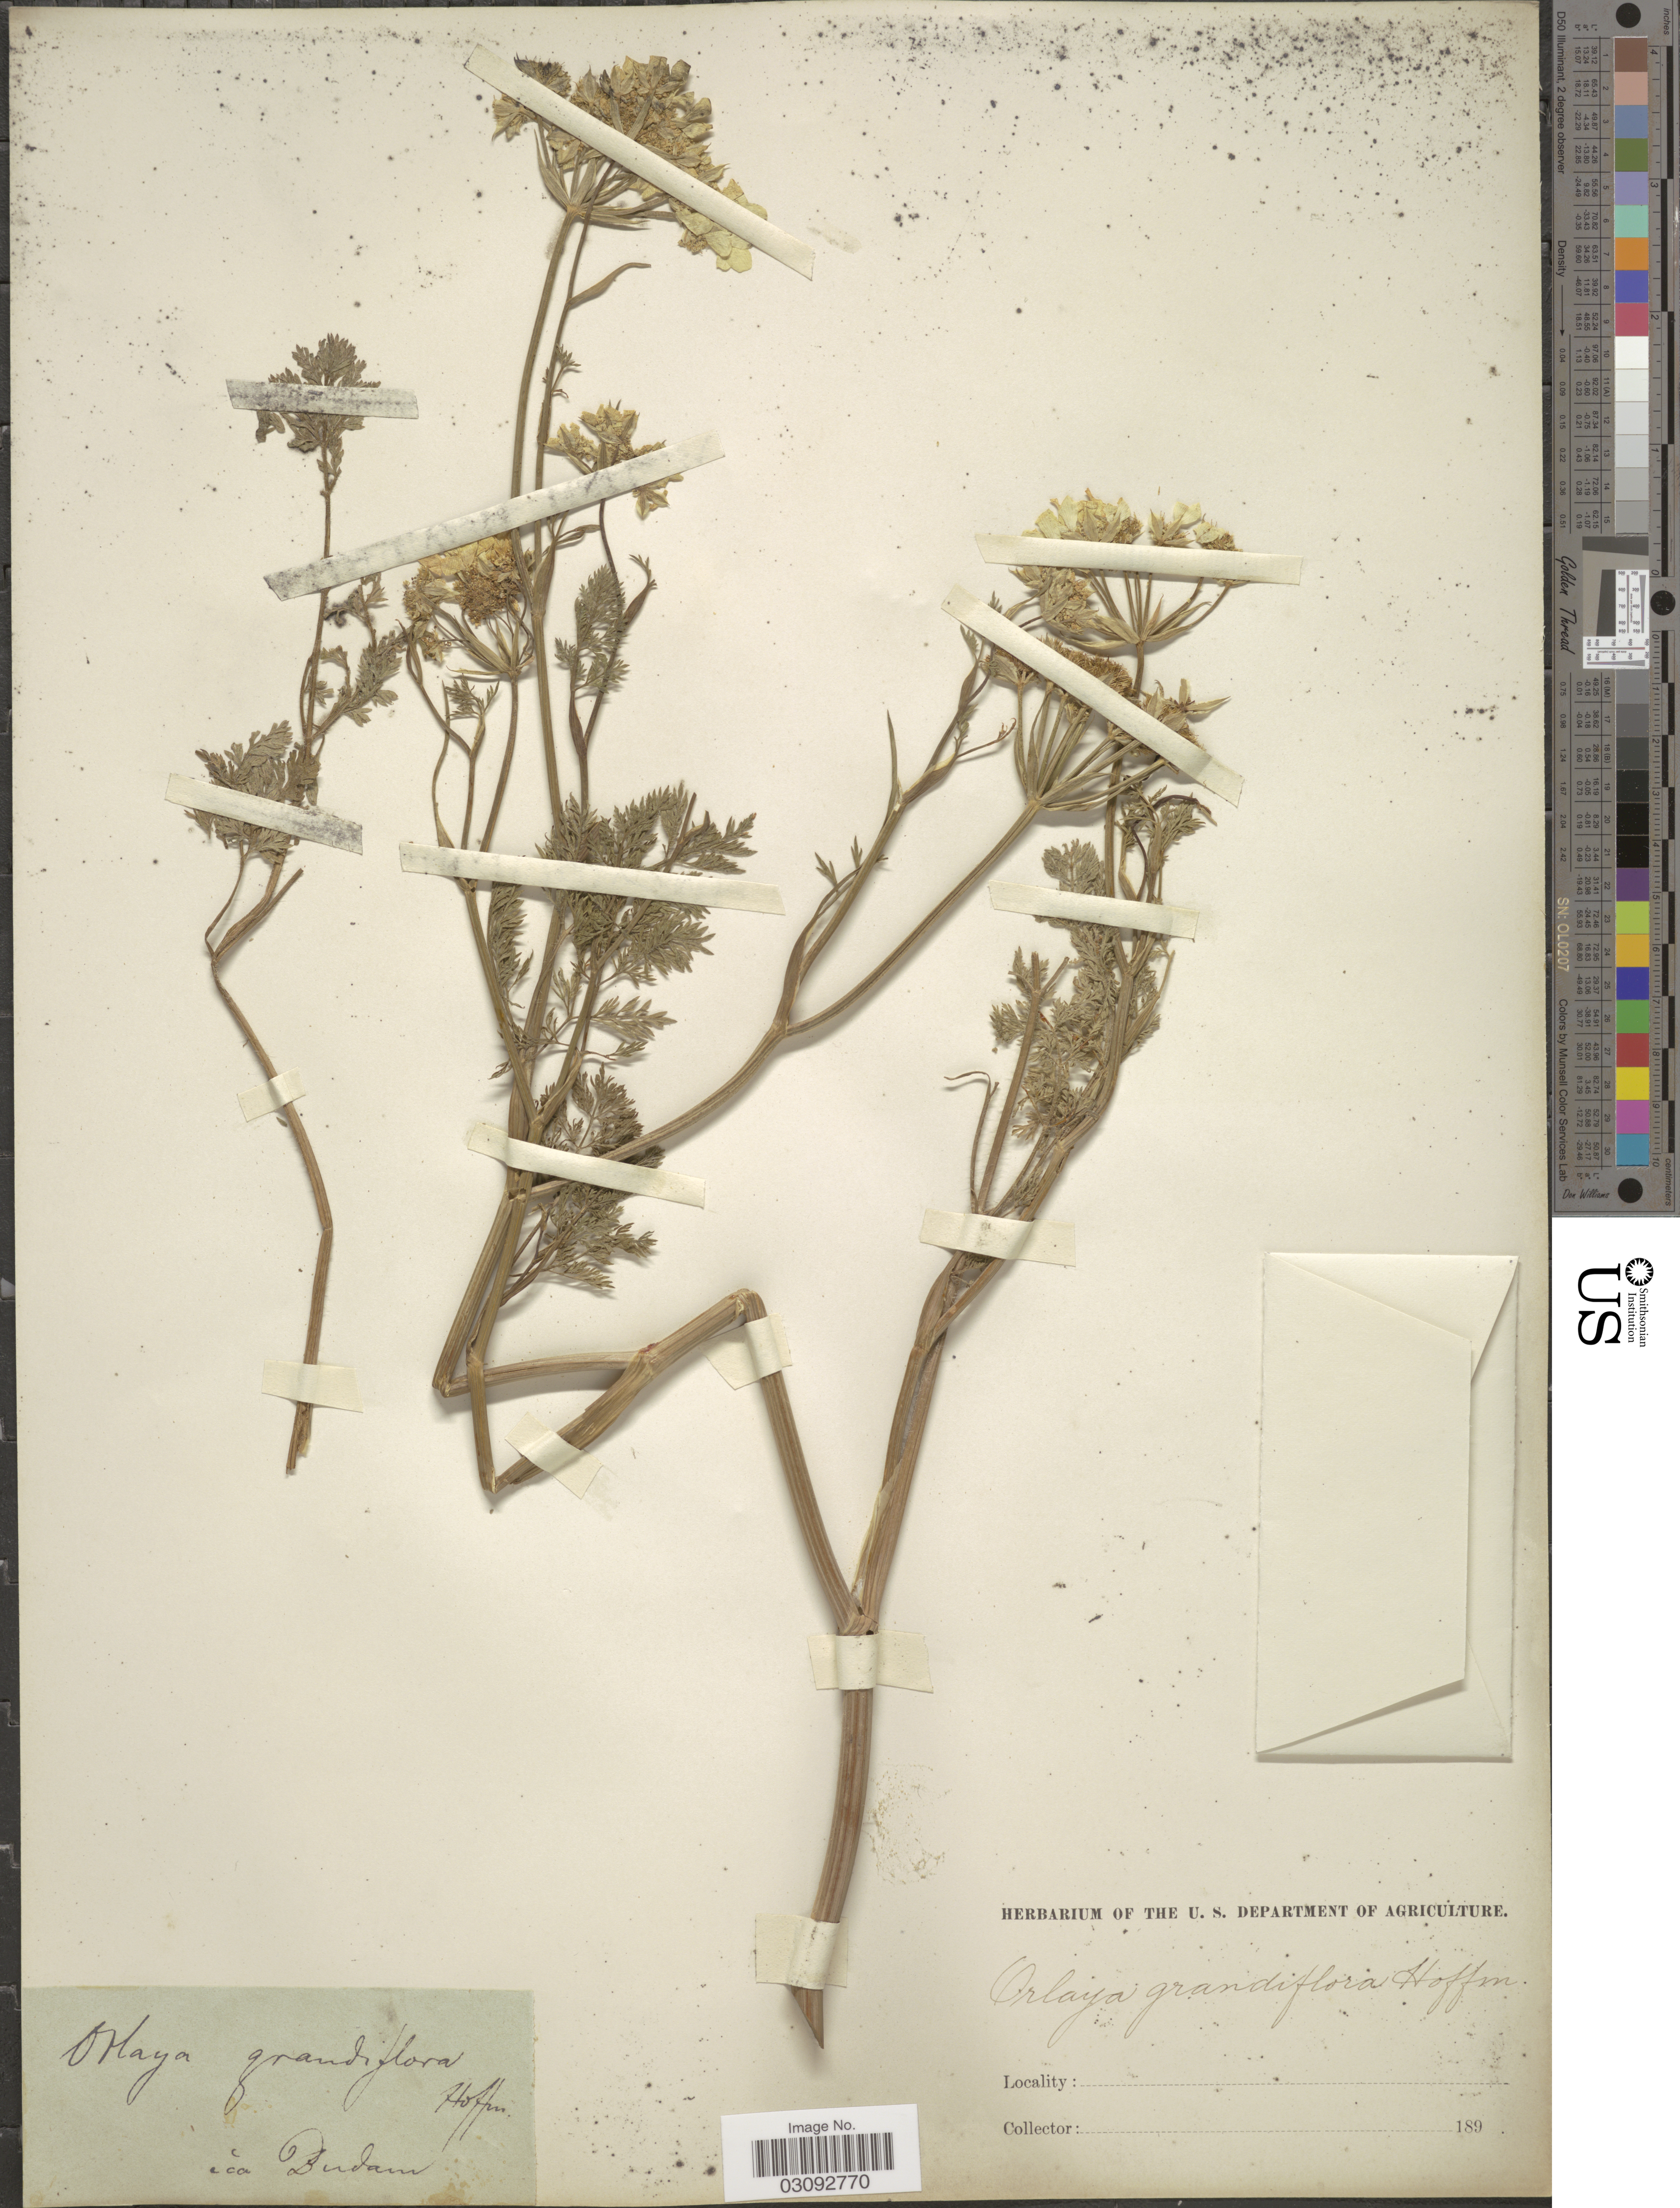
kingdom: Plantae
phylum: Tracheophyta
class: Magnoliopsida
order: Apiales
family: Apiaceae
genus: Orlaya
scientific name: Orlaya grandiflora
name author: (L.) Hoffm.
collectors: ex herb. U. S. Department of Agriculture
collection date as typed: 189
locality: Dudam [interpreted].